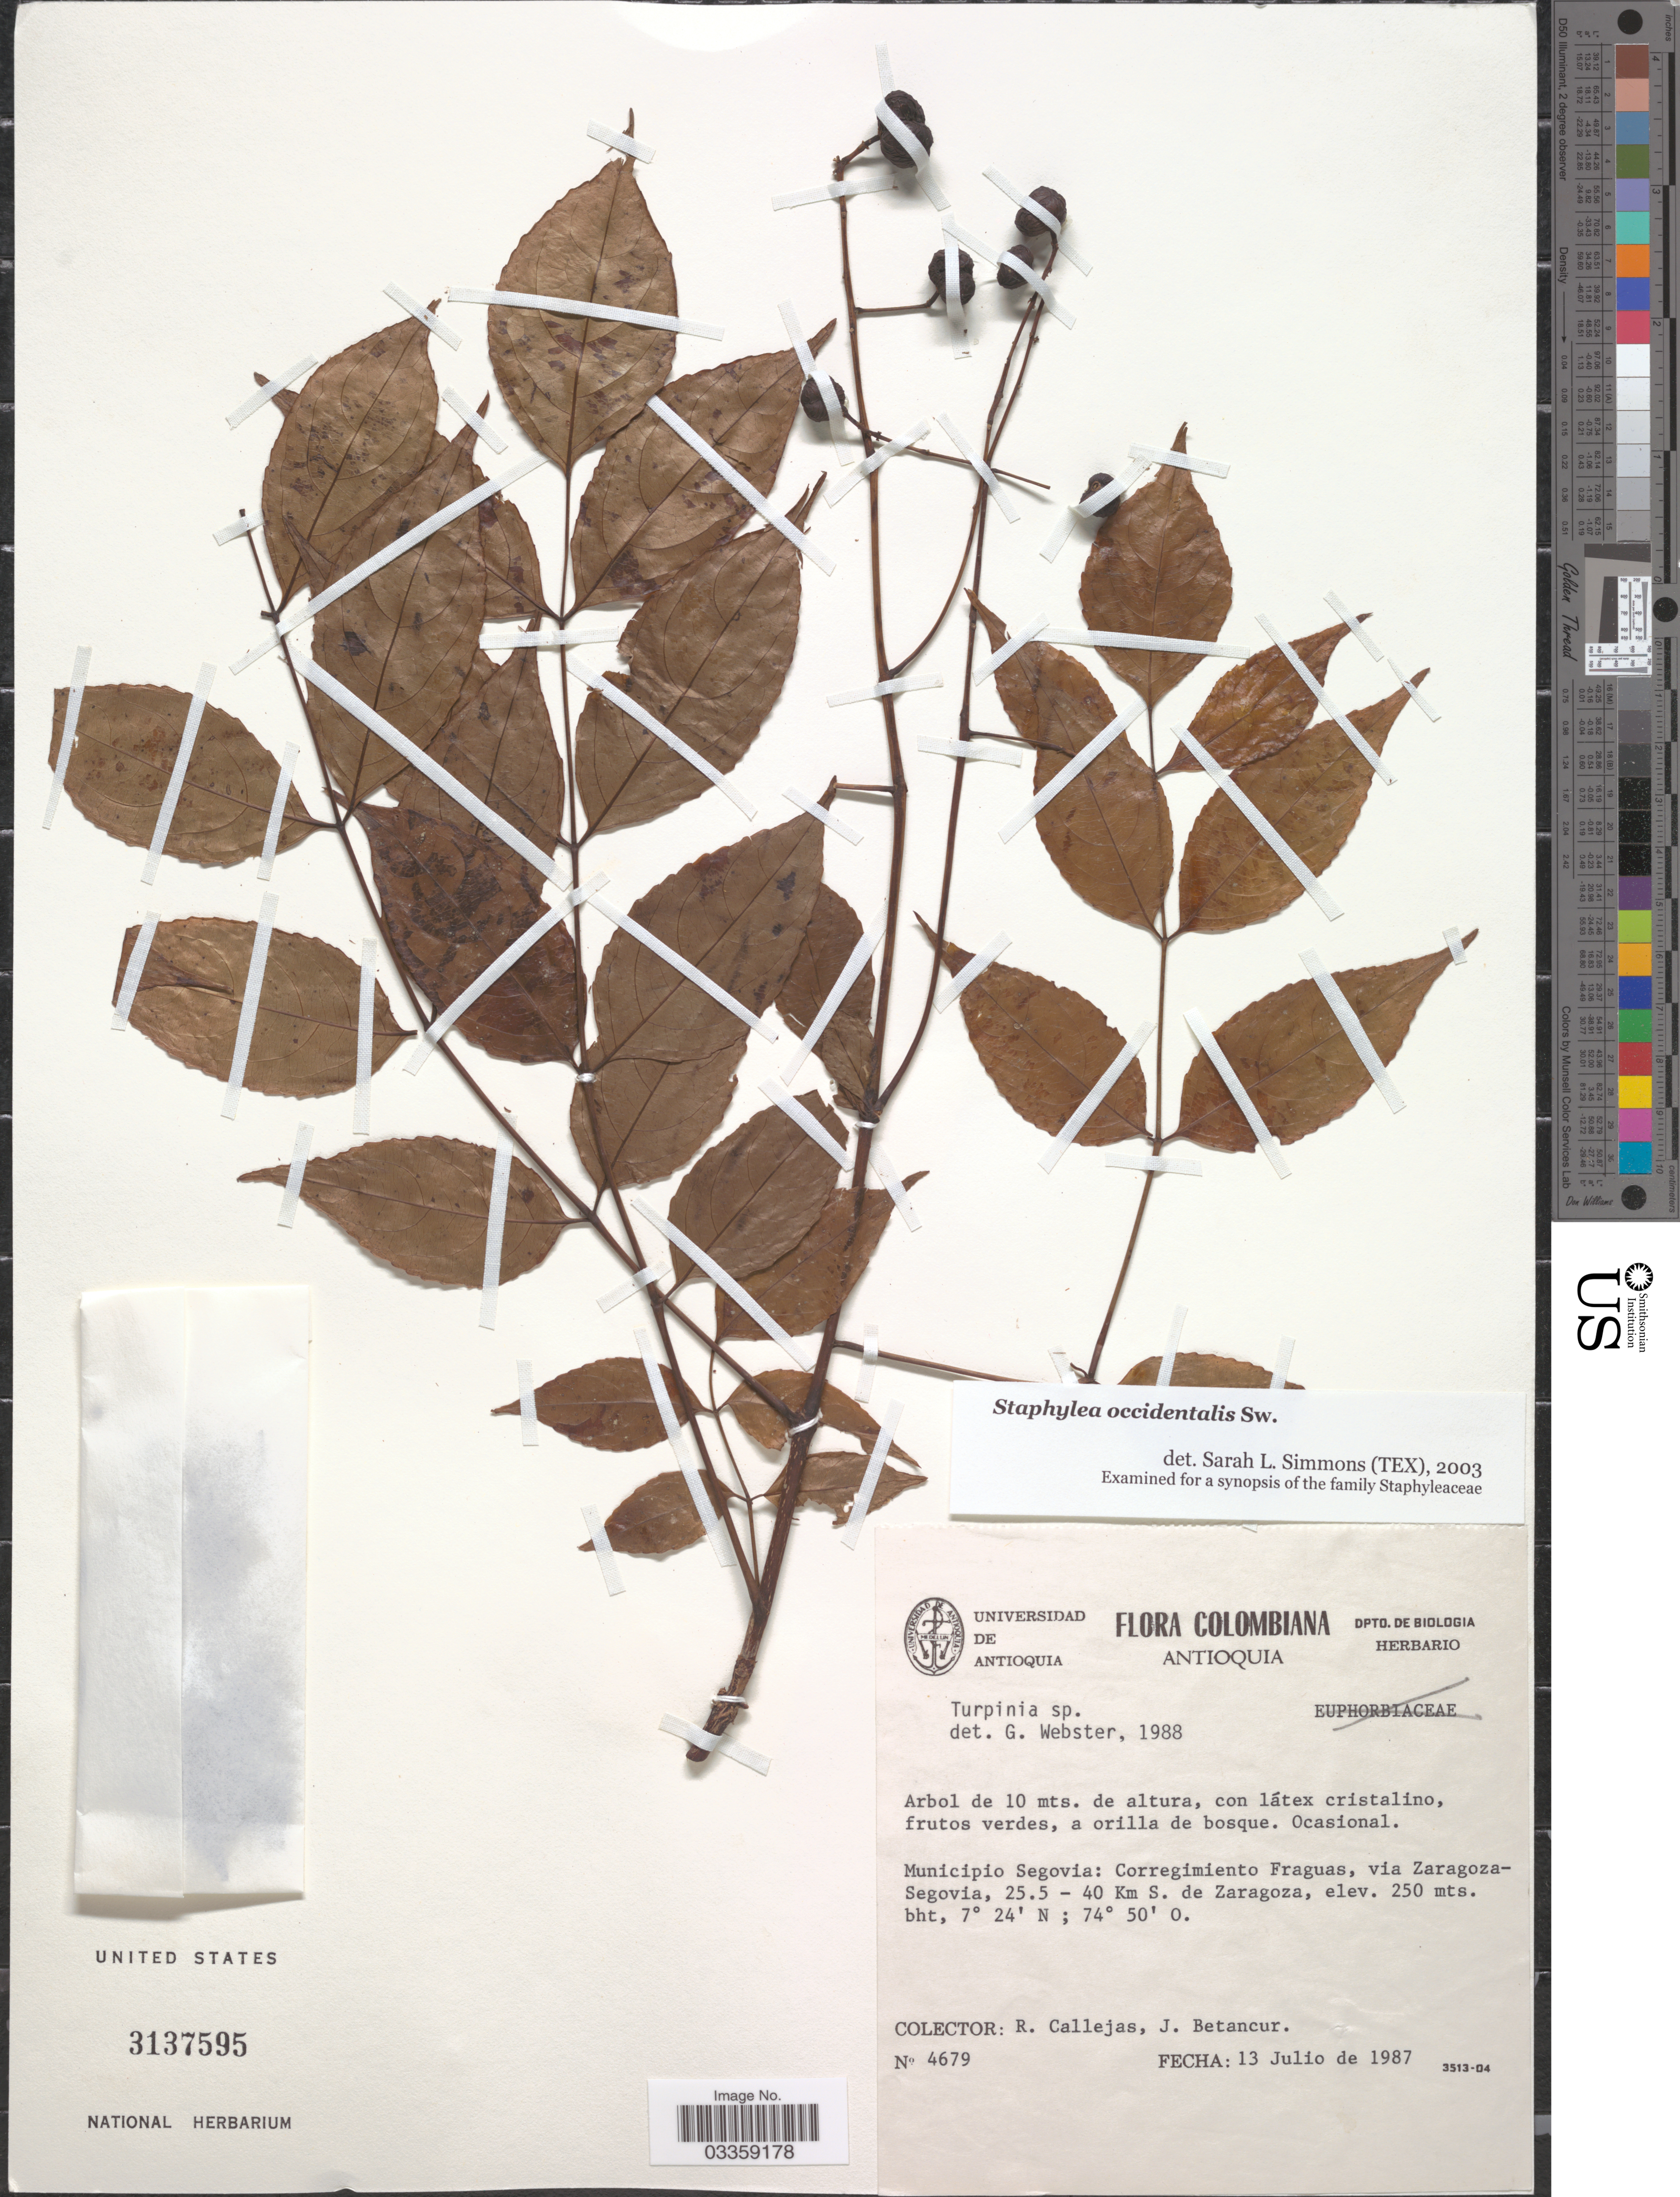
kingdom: Plantae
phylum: Tracheophyta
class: Magnoliopsida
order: Crossosomatales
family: Staphyleaceae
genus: Turpinia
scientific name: Turpinia occidentalis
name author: (Sw.) G. Don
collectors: R. Callejas & J. Betancur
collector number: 4679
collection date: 1987-07-13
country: Colombia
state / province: Antioquia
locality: Municipio Segovia: Corregimiento Fraguas, via Zaragoza-Segovia, 25.5-40 Km S. de Zaragoza.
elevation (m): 250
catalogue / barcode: US 3137595